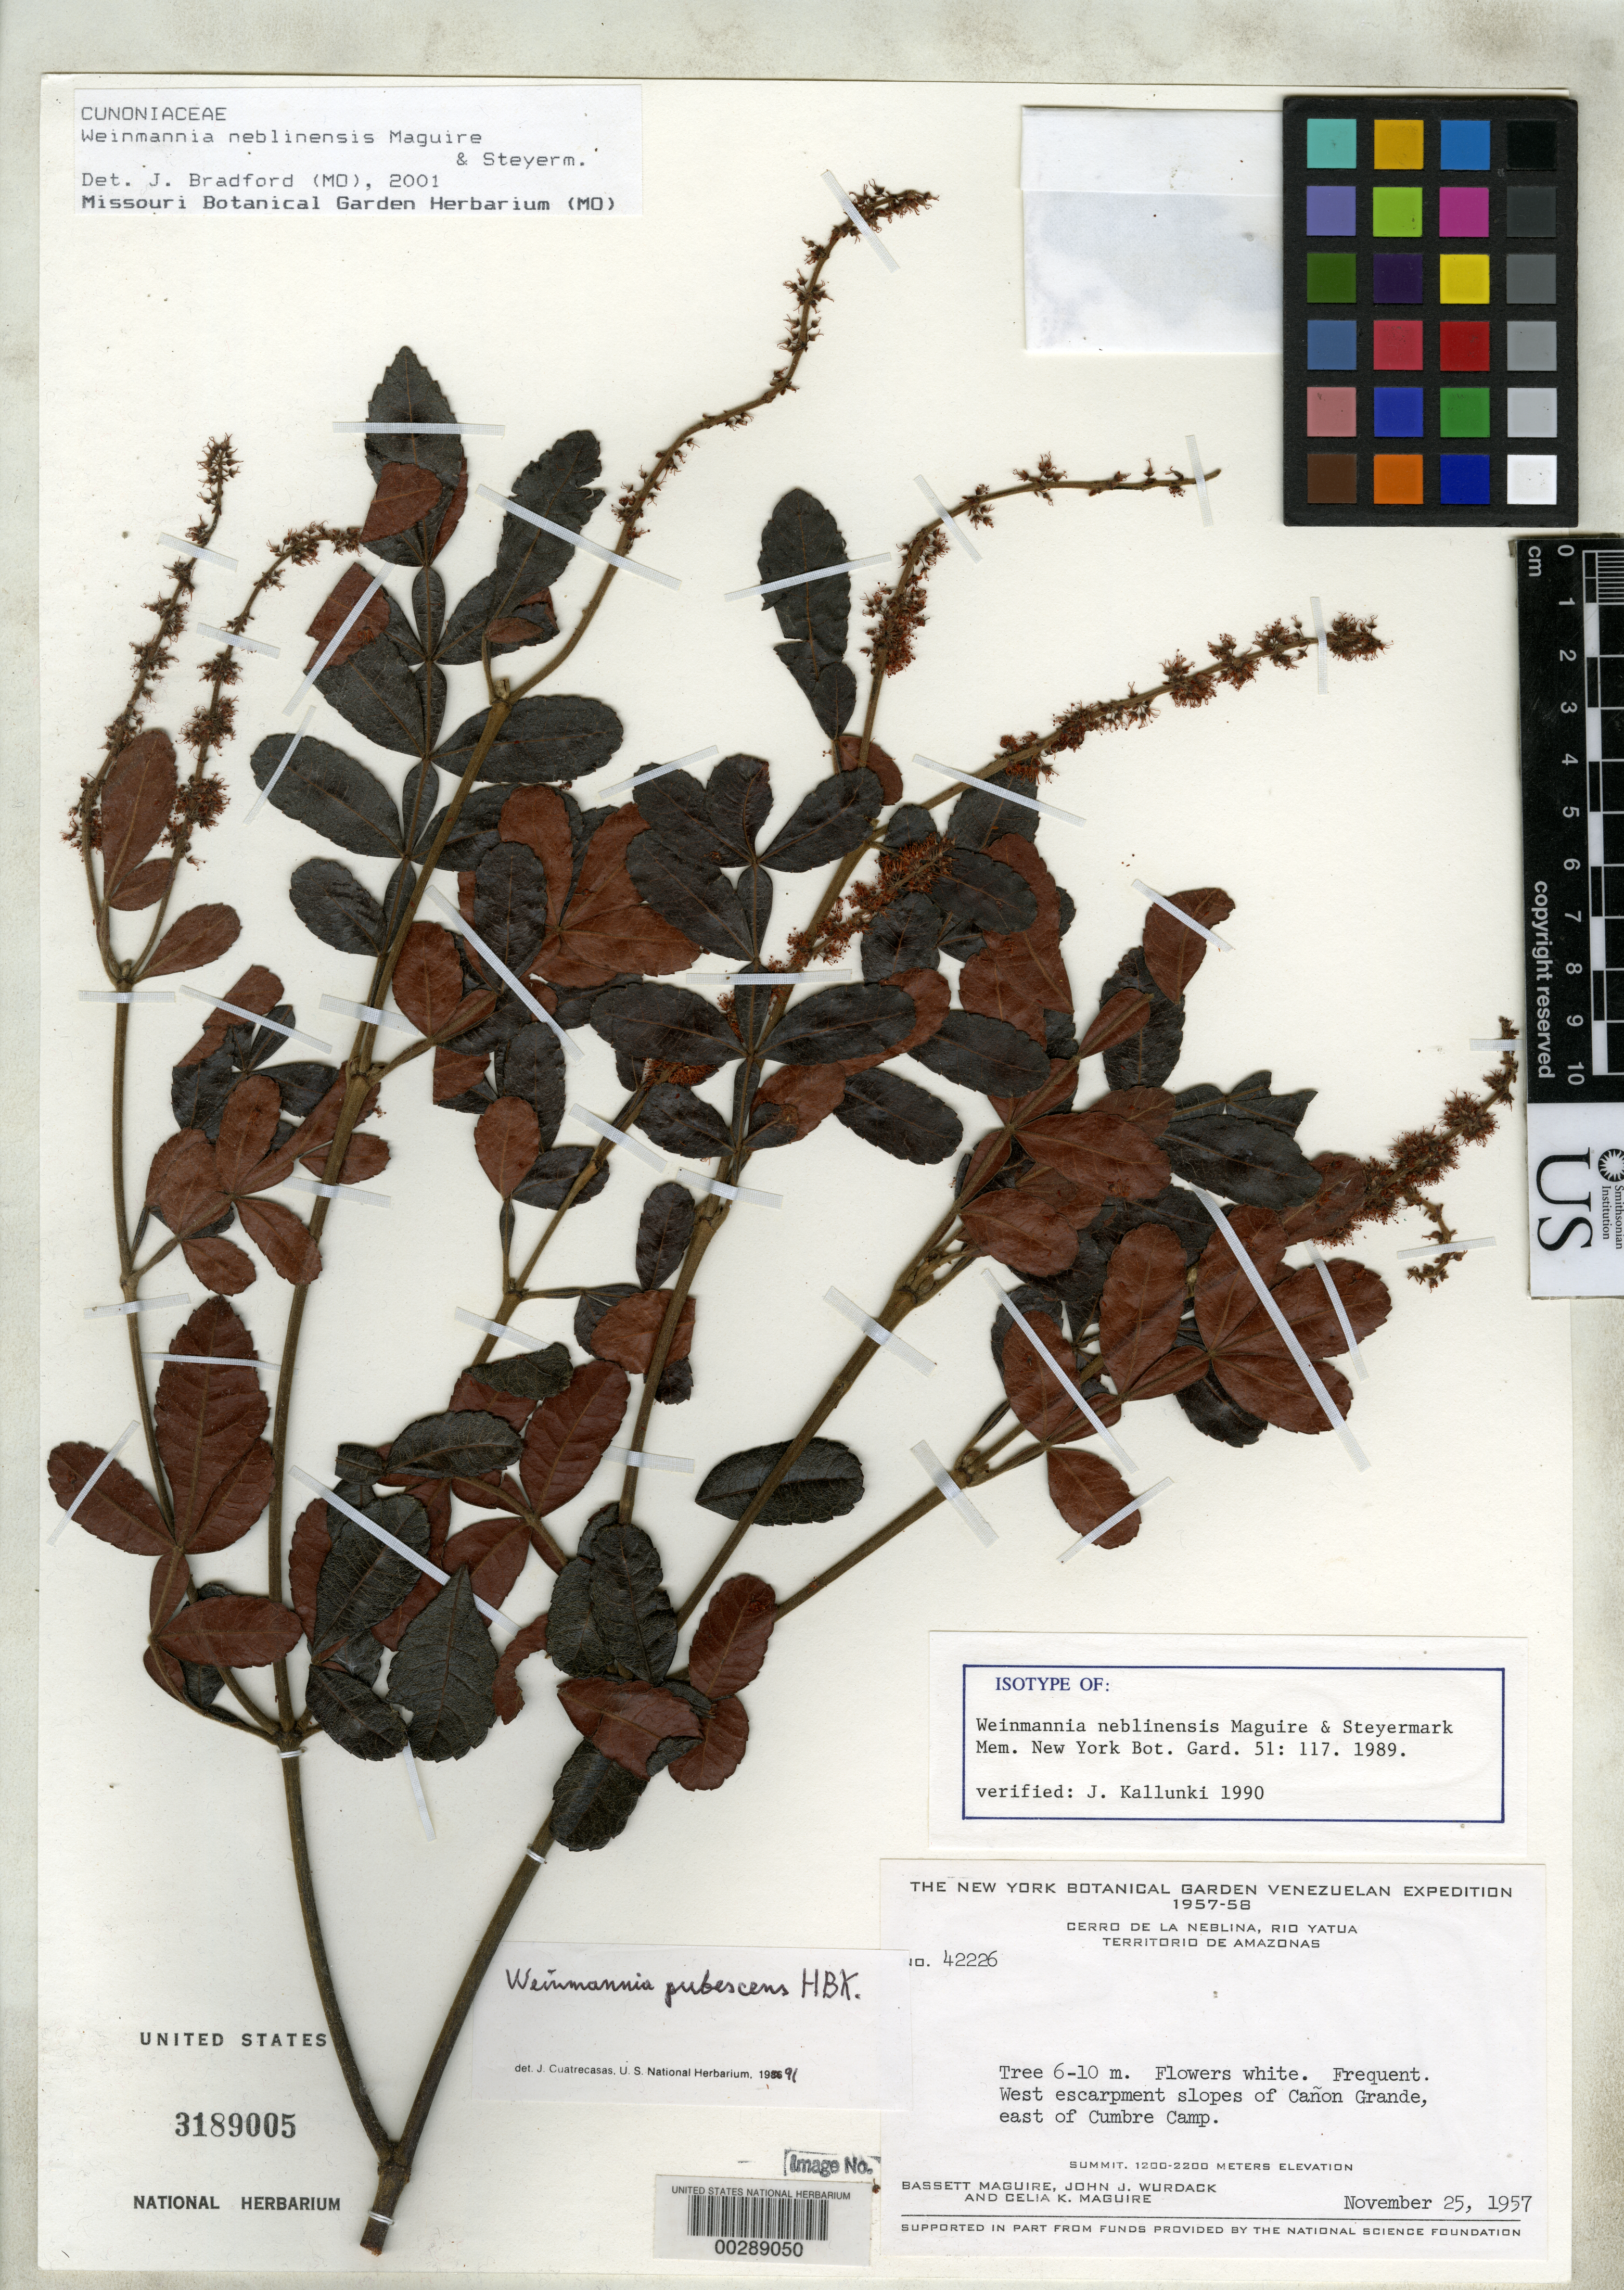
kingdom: Plantae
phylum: Tracheophyta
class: Magnoliopsida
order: Oxalidales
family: Cunoniaceae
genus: Weinmannia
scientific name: Weinmannia neblinensis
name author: Maguire & Steyerm.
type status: Isotype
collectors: B. Maguire, J. J. Wurdack & C. K. Maguire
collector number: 42226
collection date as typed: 25 Nov 1957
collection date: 1957-11-25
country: Venezuela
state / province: Amazonas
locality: Cerro de La Neblina, Rio Yatua, W escarpment slopes of Canon Grande, E of Cumbre Camp.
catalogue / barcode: US 3189005